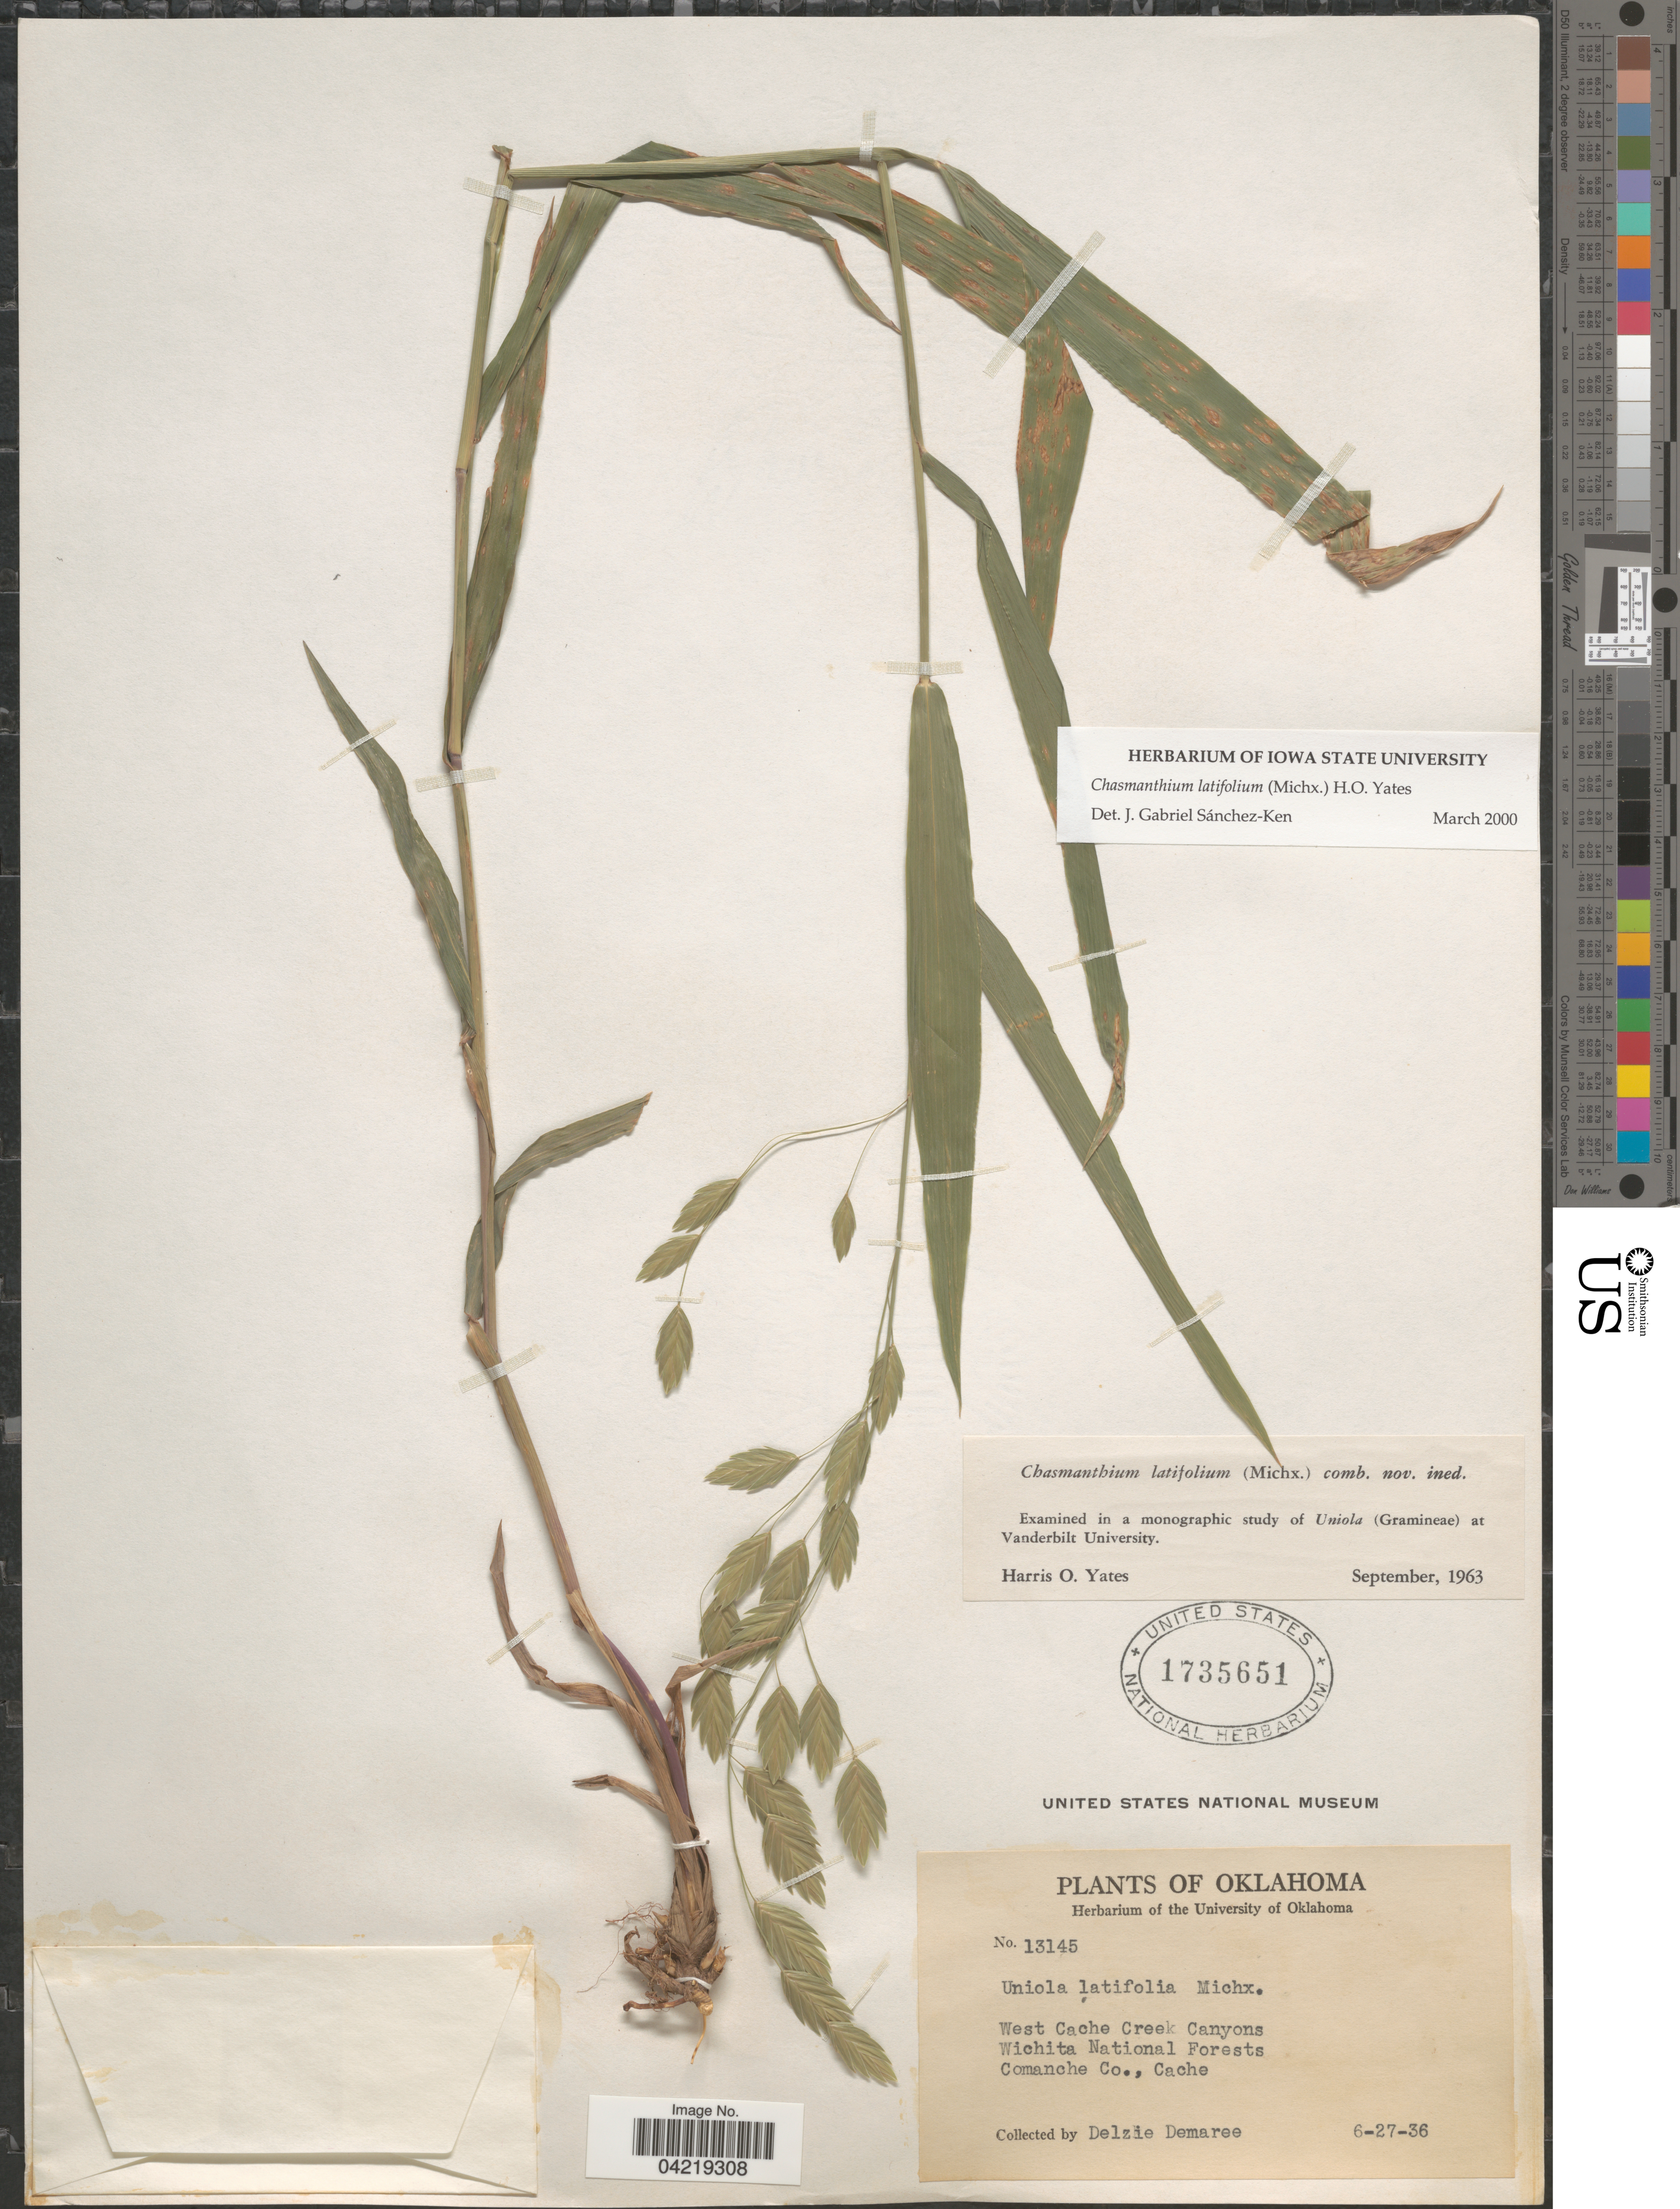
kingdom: Plantae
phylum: Tracheophyta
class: Liliopsida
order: Poales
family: Poaceae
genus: Chasmanthium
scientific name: Chasmanthium latifolium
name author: (Michx.) H.O. Yates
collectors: D. Demaree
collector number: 13145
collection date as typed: Transcribed d/m/y: 27/6/36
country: United States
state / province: Oklahoma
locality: West Cache Creek Canyons. Wichita National Forests. Comanche Co., Cache.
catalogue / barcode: US 1735651